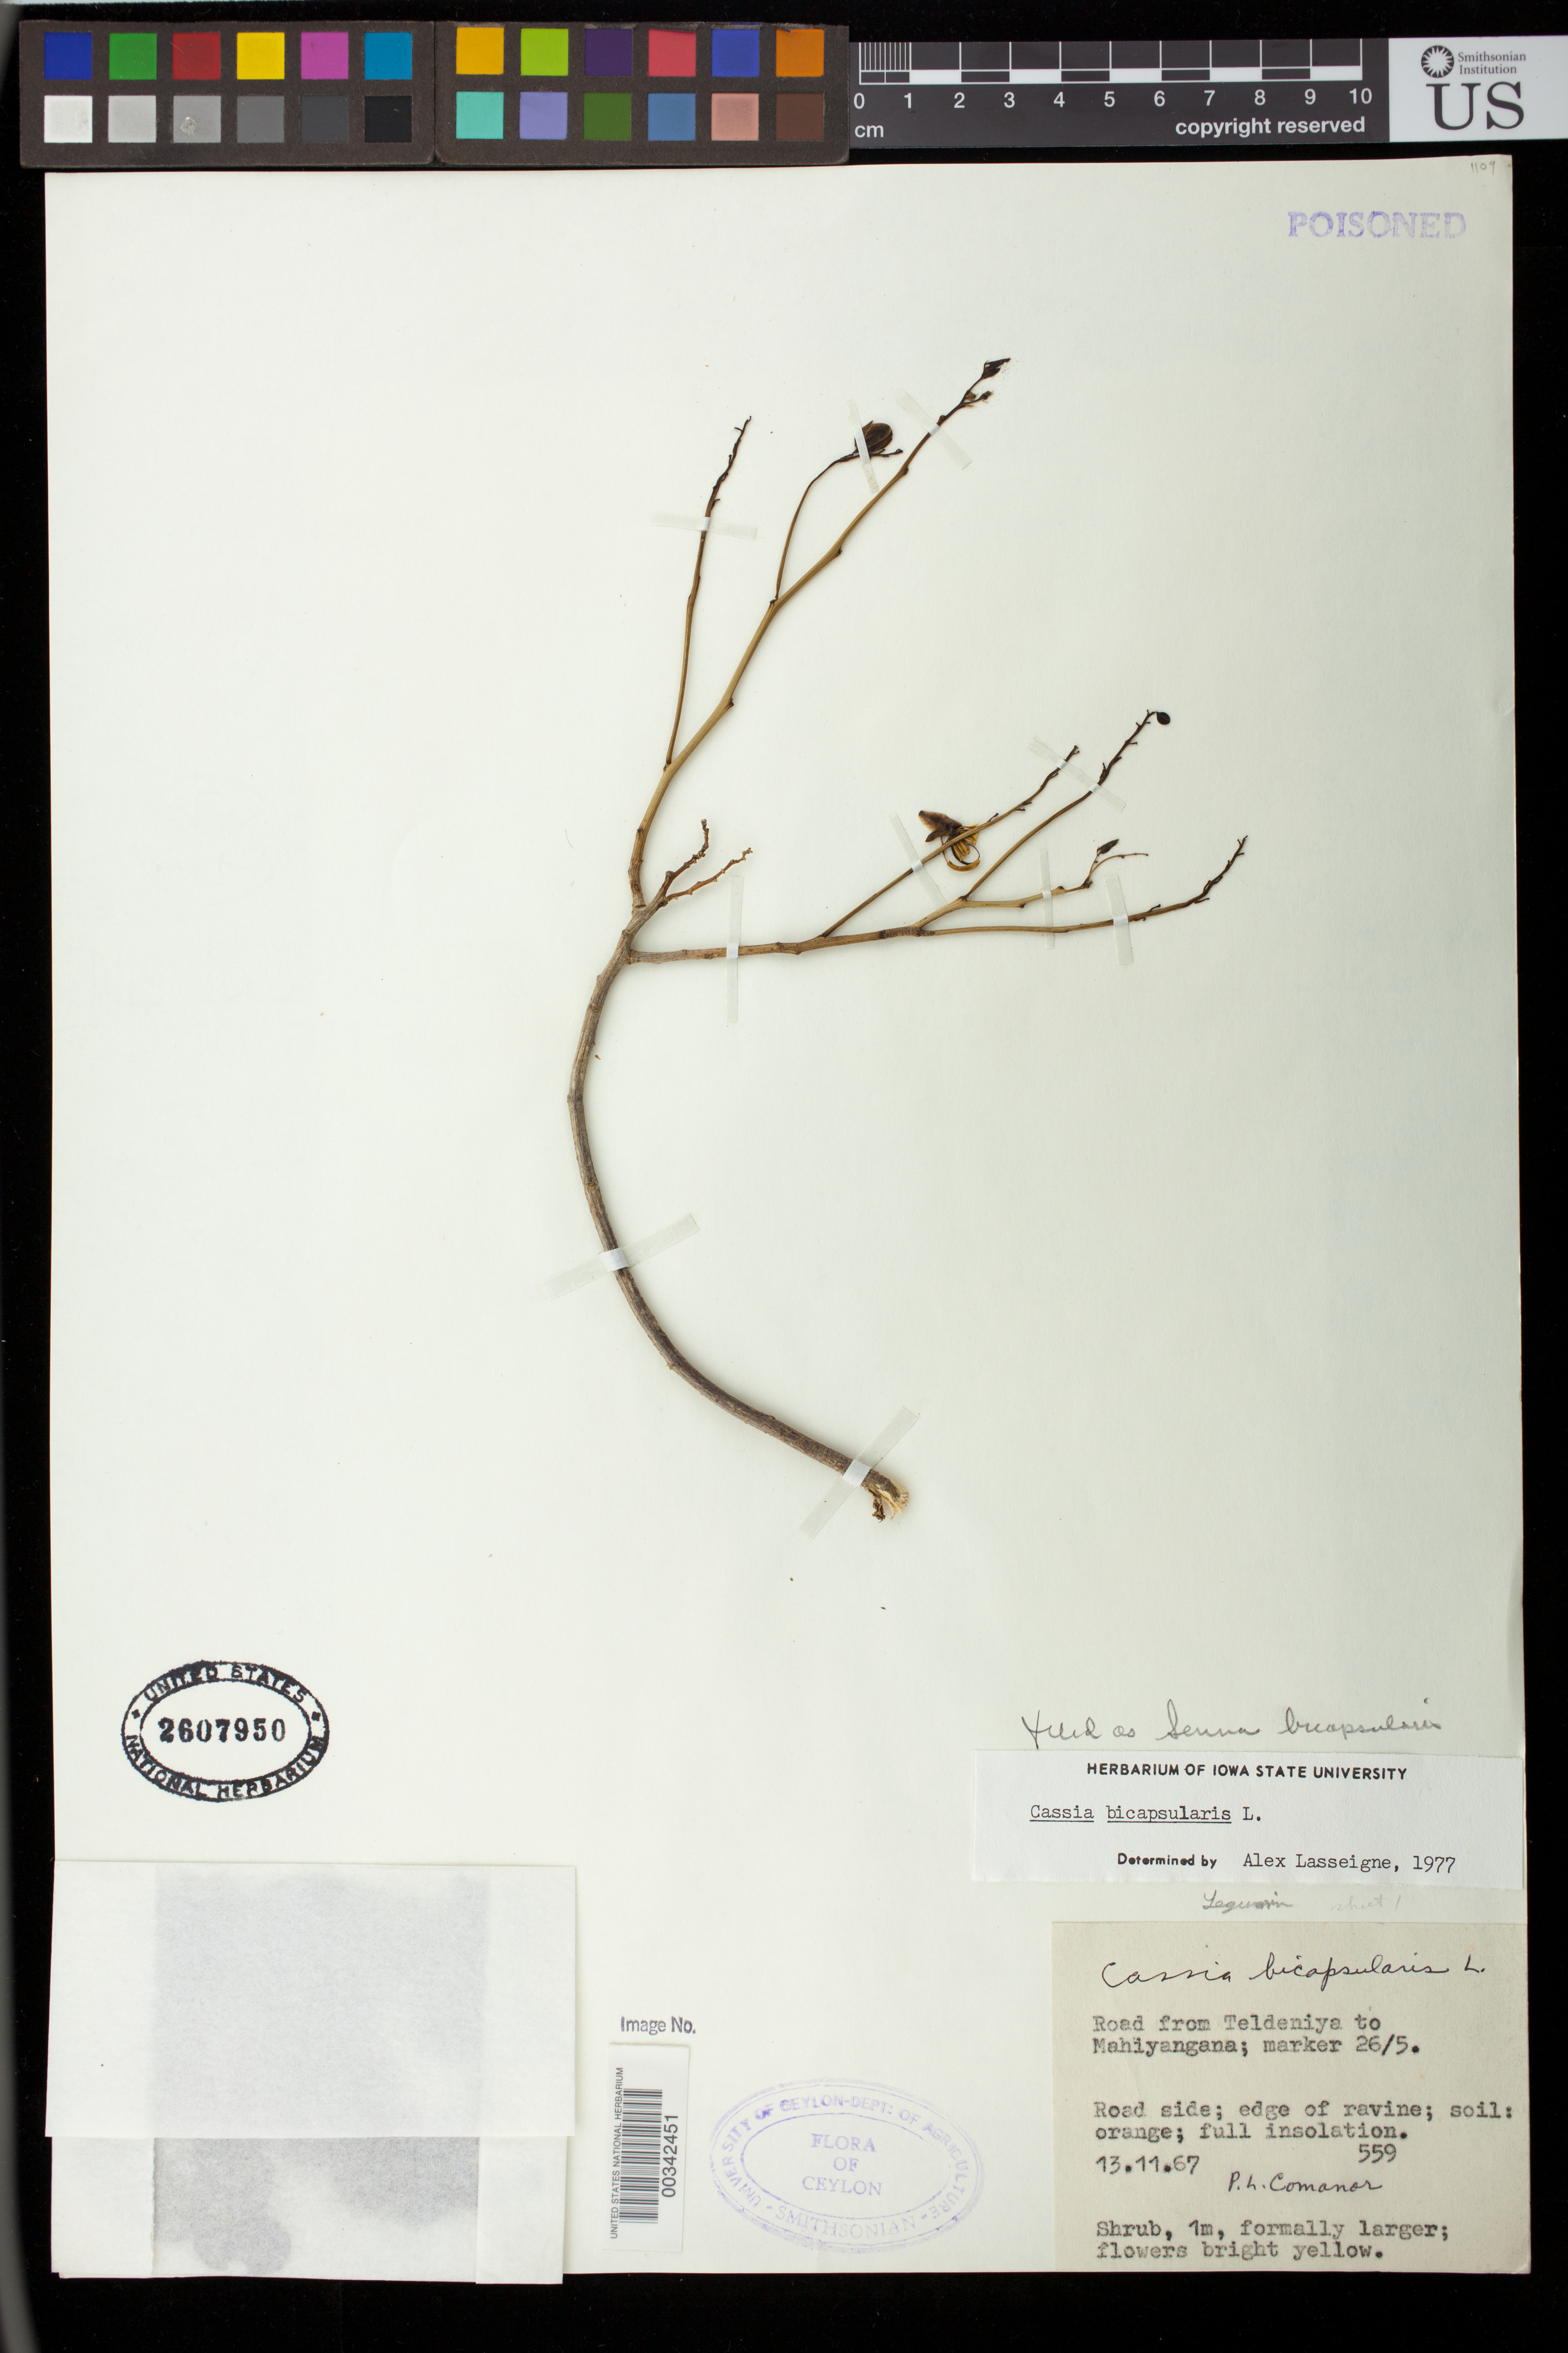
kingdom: Plantae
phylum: Tracheophyta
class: Magnoliopsida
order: Fabales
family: Fabaceae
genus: Senna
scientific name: Senna bicapsularis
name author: (L.) Roxb.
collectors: P. Comanor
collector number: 559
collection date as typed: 13 Nov 1967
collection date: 1967-11-13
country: Sri Lanka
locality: Road from teldeniya to mahiyangana; marker 26/5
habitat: Orange soil; full insolation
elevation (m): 775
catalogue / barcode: US 2607950